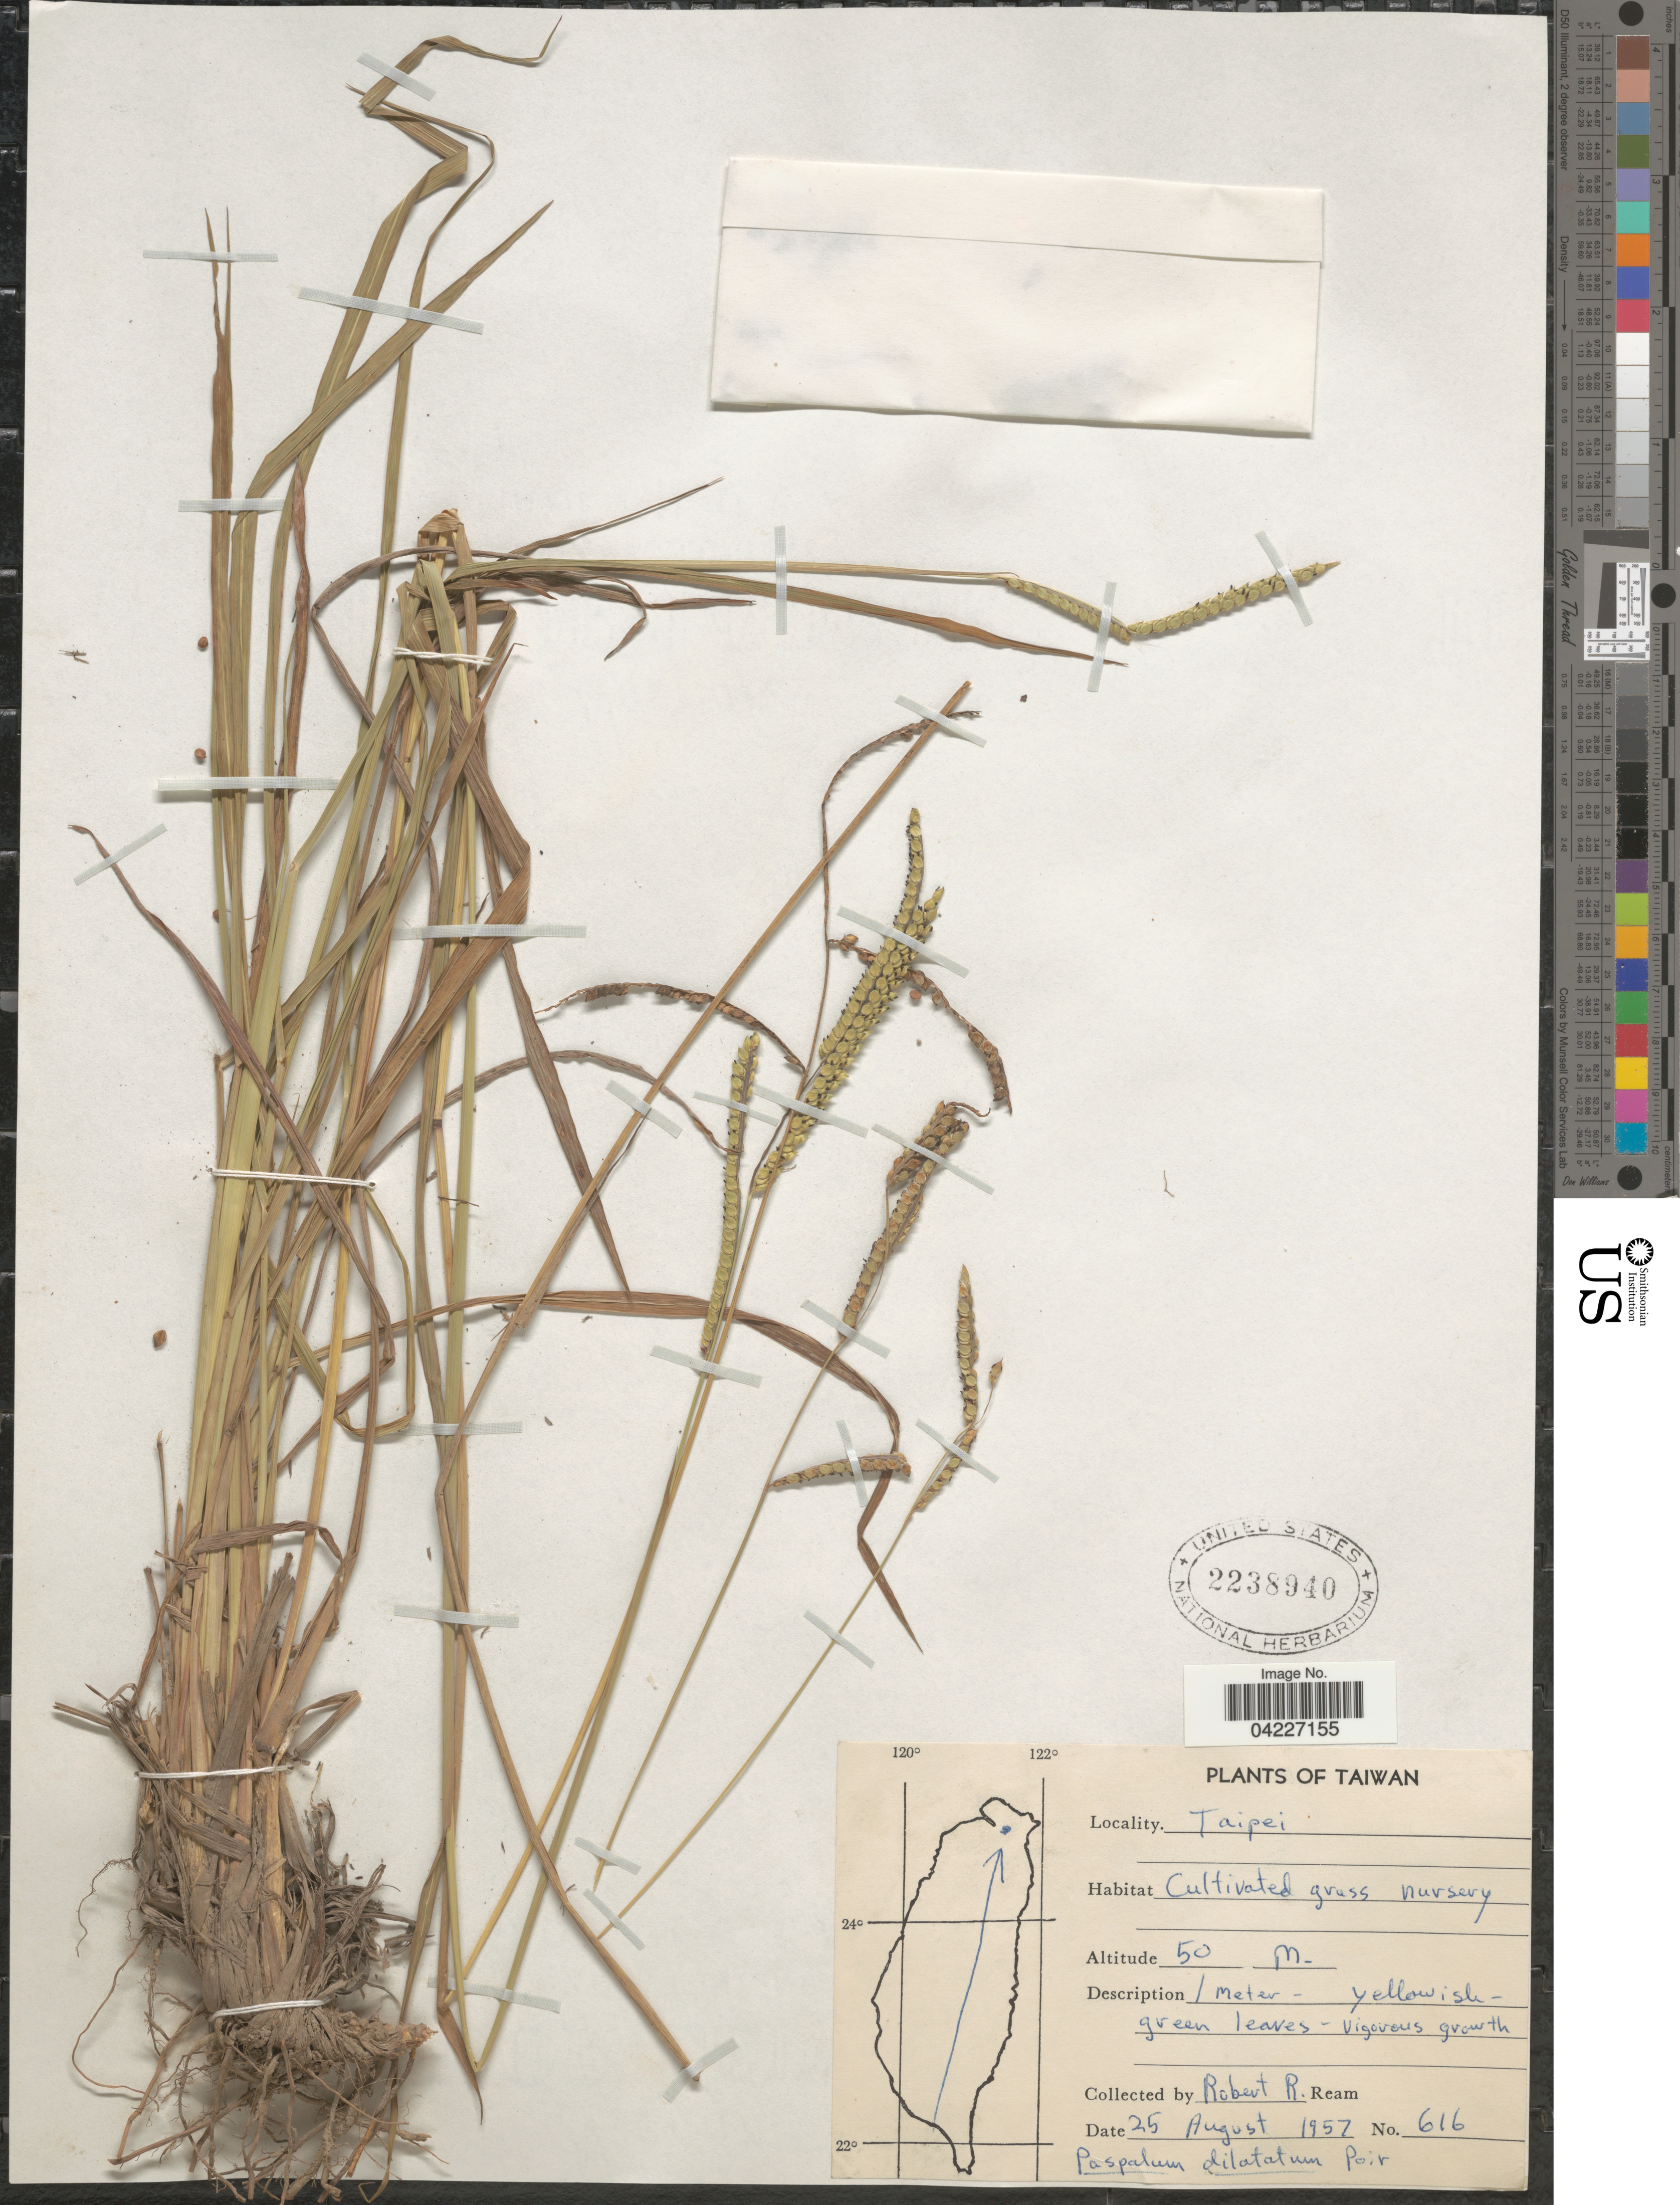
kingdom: Plantae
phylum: Tracheophyta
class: Liliopsida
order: Poales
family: Poaceae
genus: Paspalum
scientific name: Paspalum dilatatum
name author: Poir.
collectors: R. Ream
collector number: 616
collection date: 1957-08-25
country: Taiwan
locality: Taipei. Cultivated grass nursery.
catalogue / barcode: US 2238940